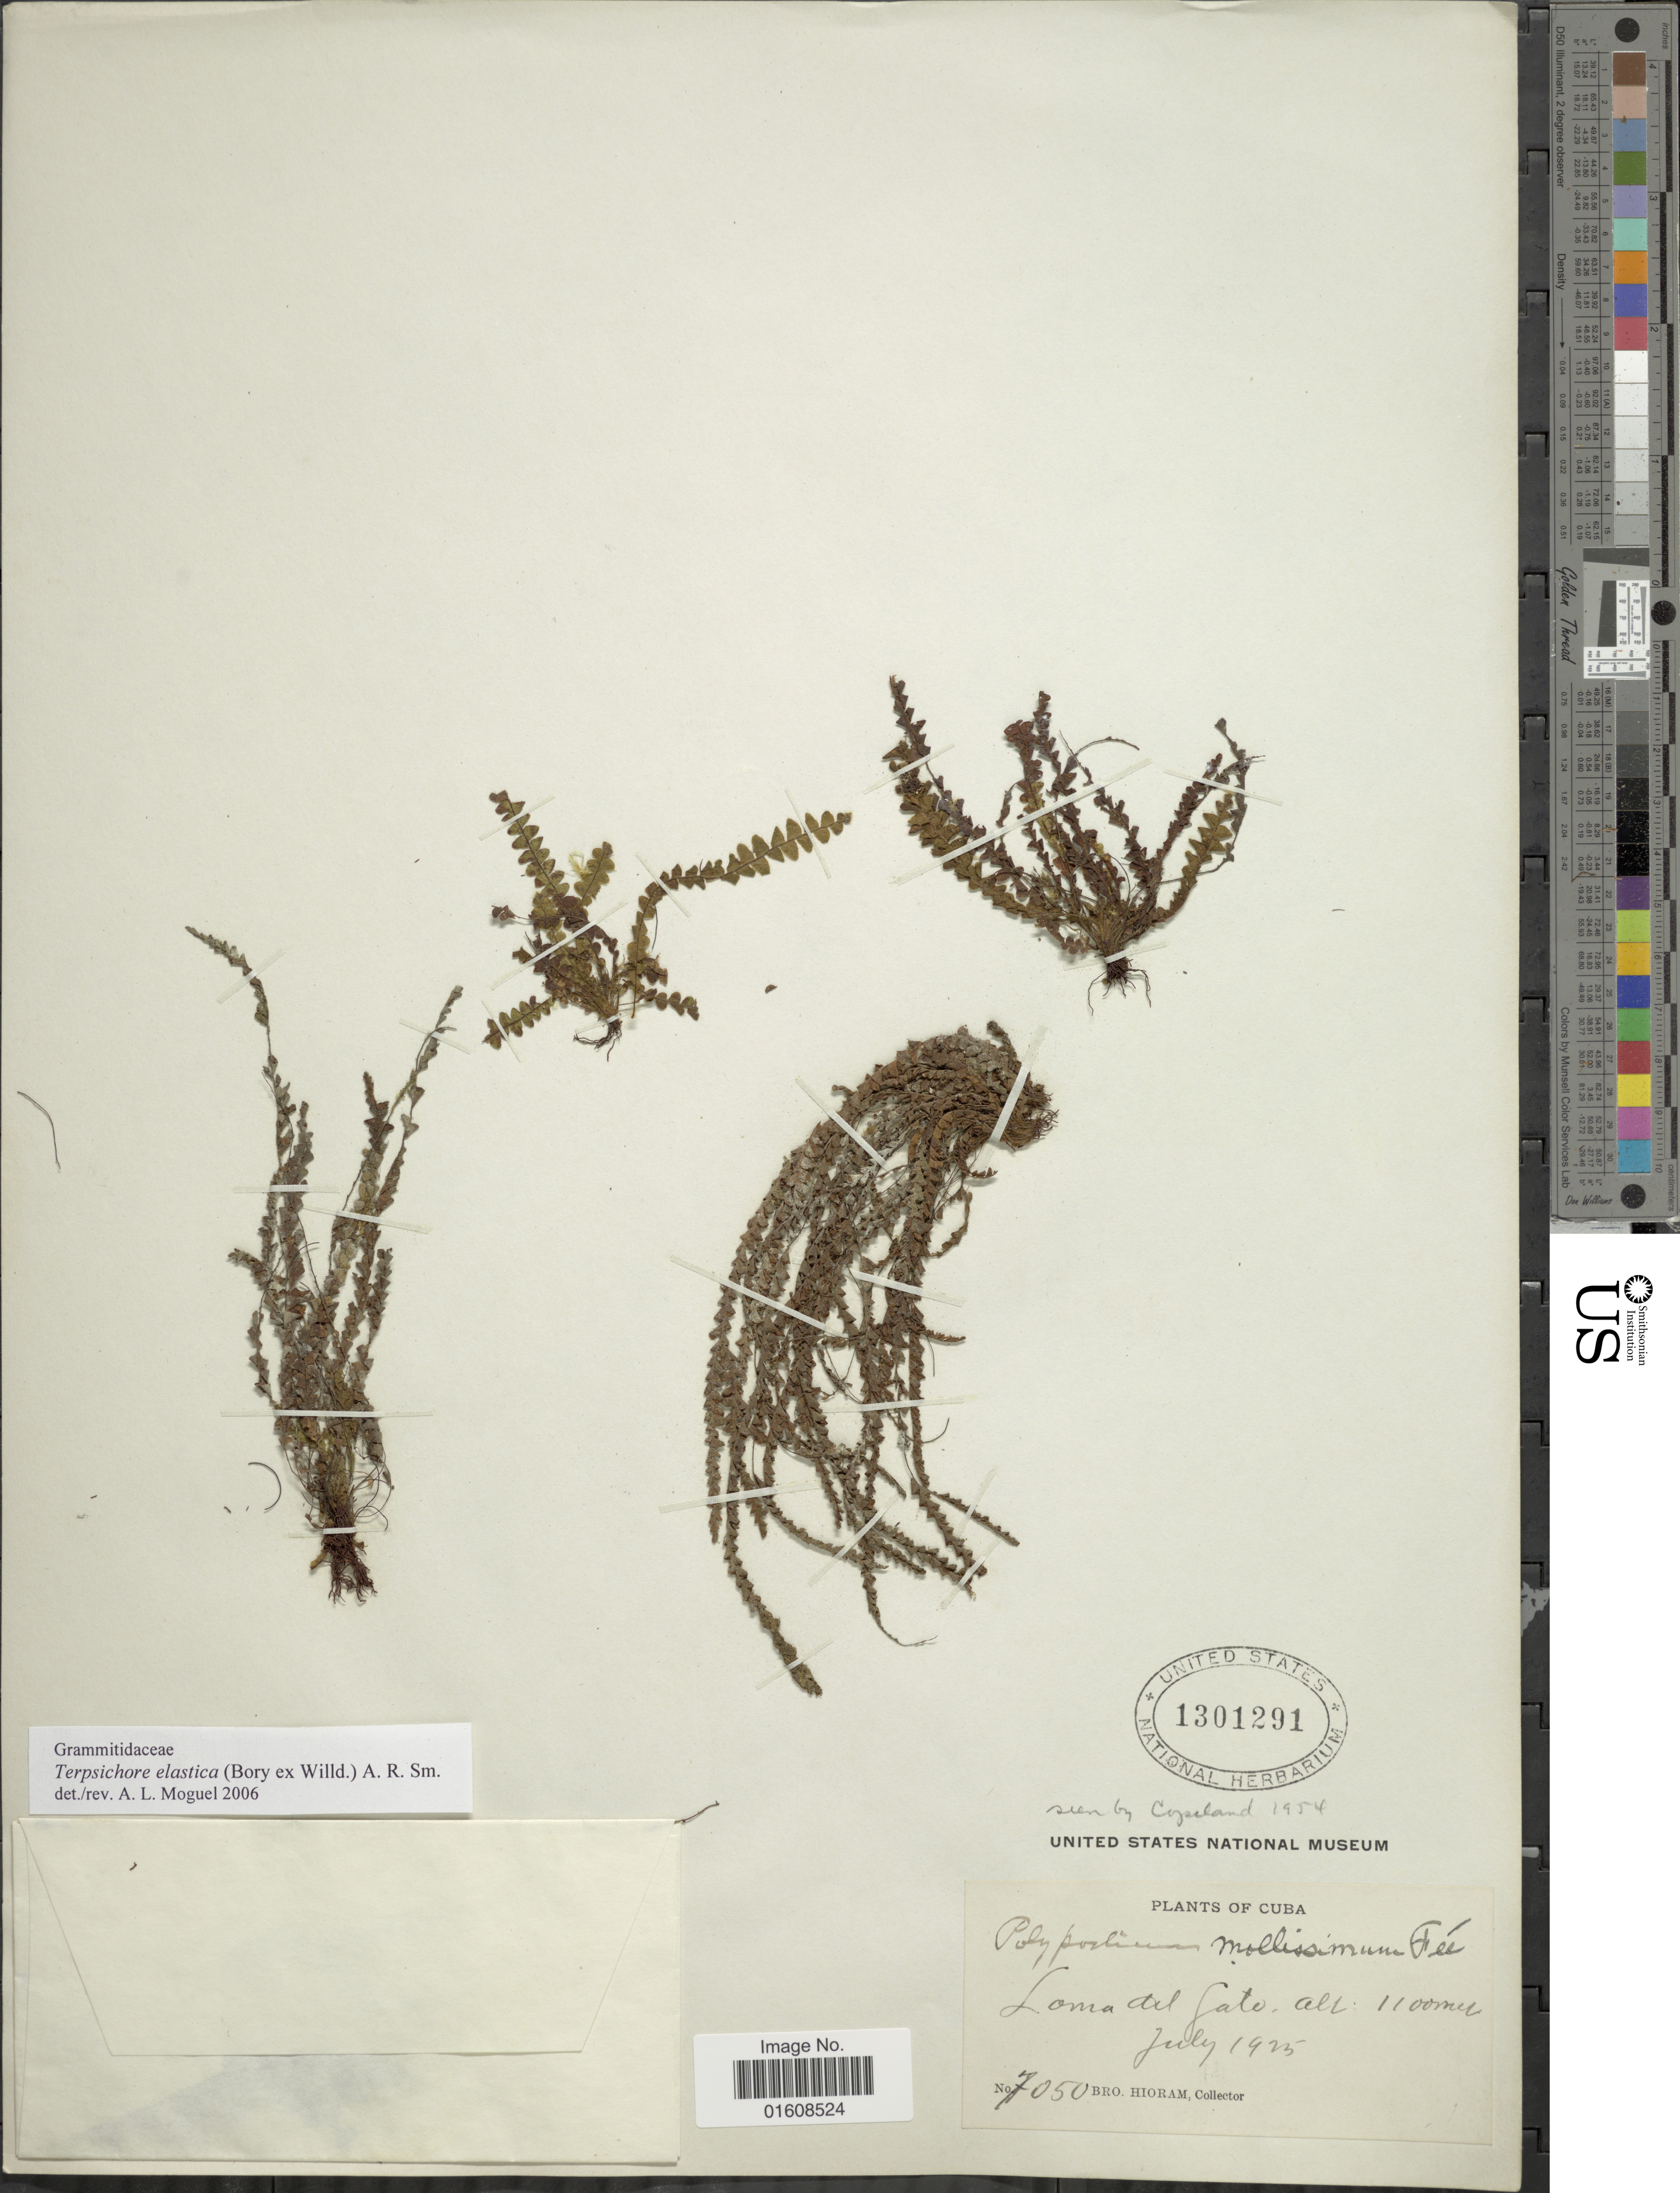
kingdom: Plantae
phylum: Tracheophyta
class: Polypodiopsida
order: Polypodiales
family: Polypodiaceae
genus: Alansmia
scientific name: Alansmia elastica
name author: (Bory ex Willd.) Moguel & M. Kessler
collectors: Bro. Hioram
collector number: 7050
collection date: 1925-07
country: Cuba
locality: Loma del Gato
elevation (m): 1100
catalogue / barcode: US 1301291